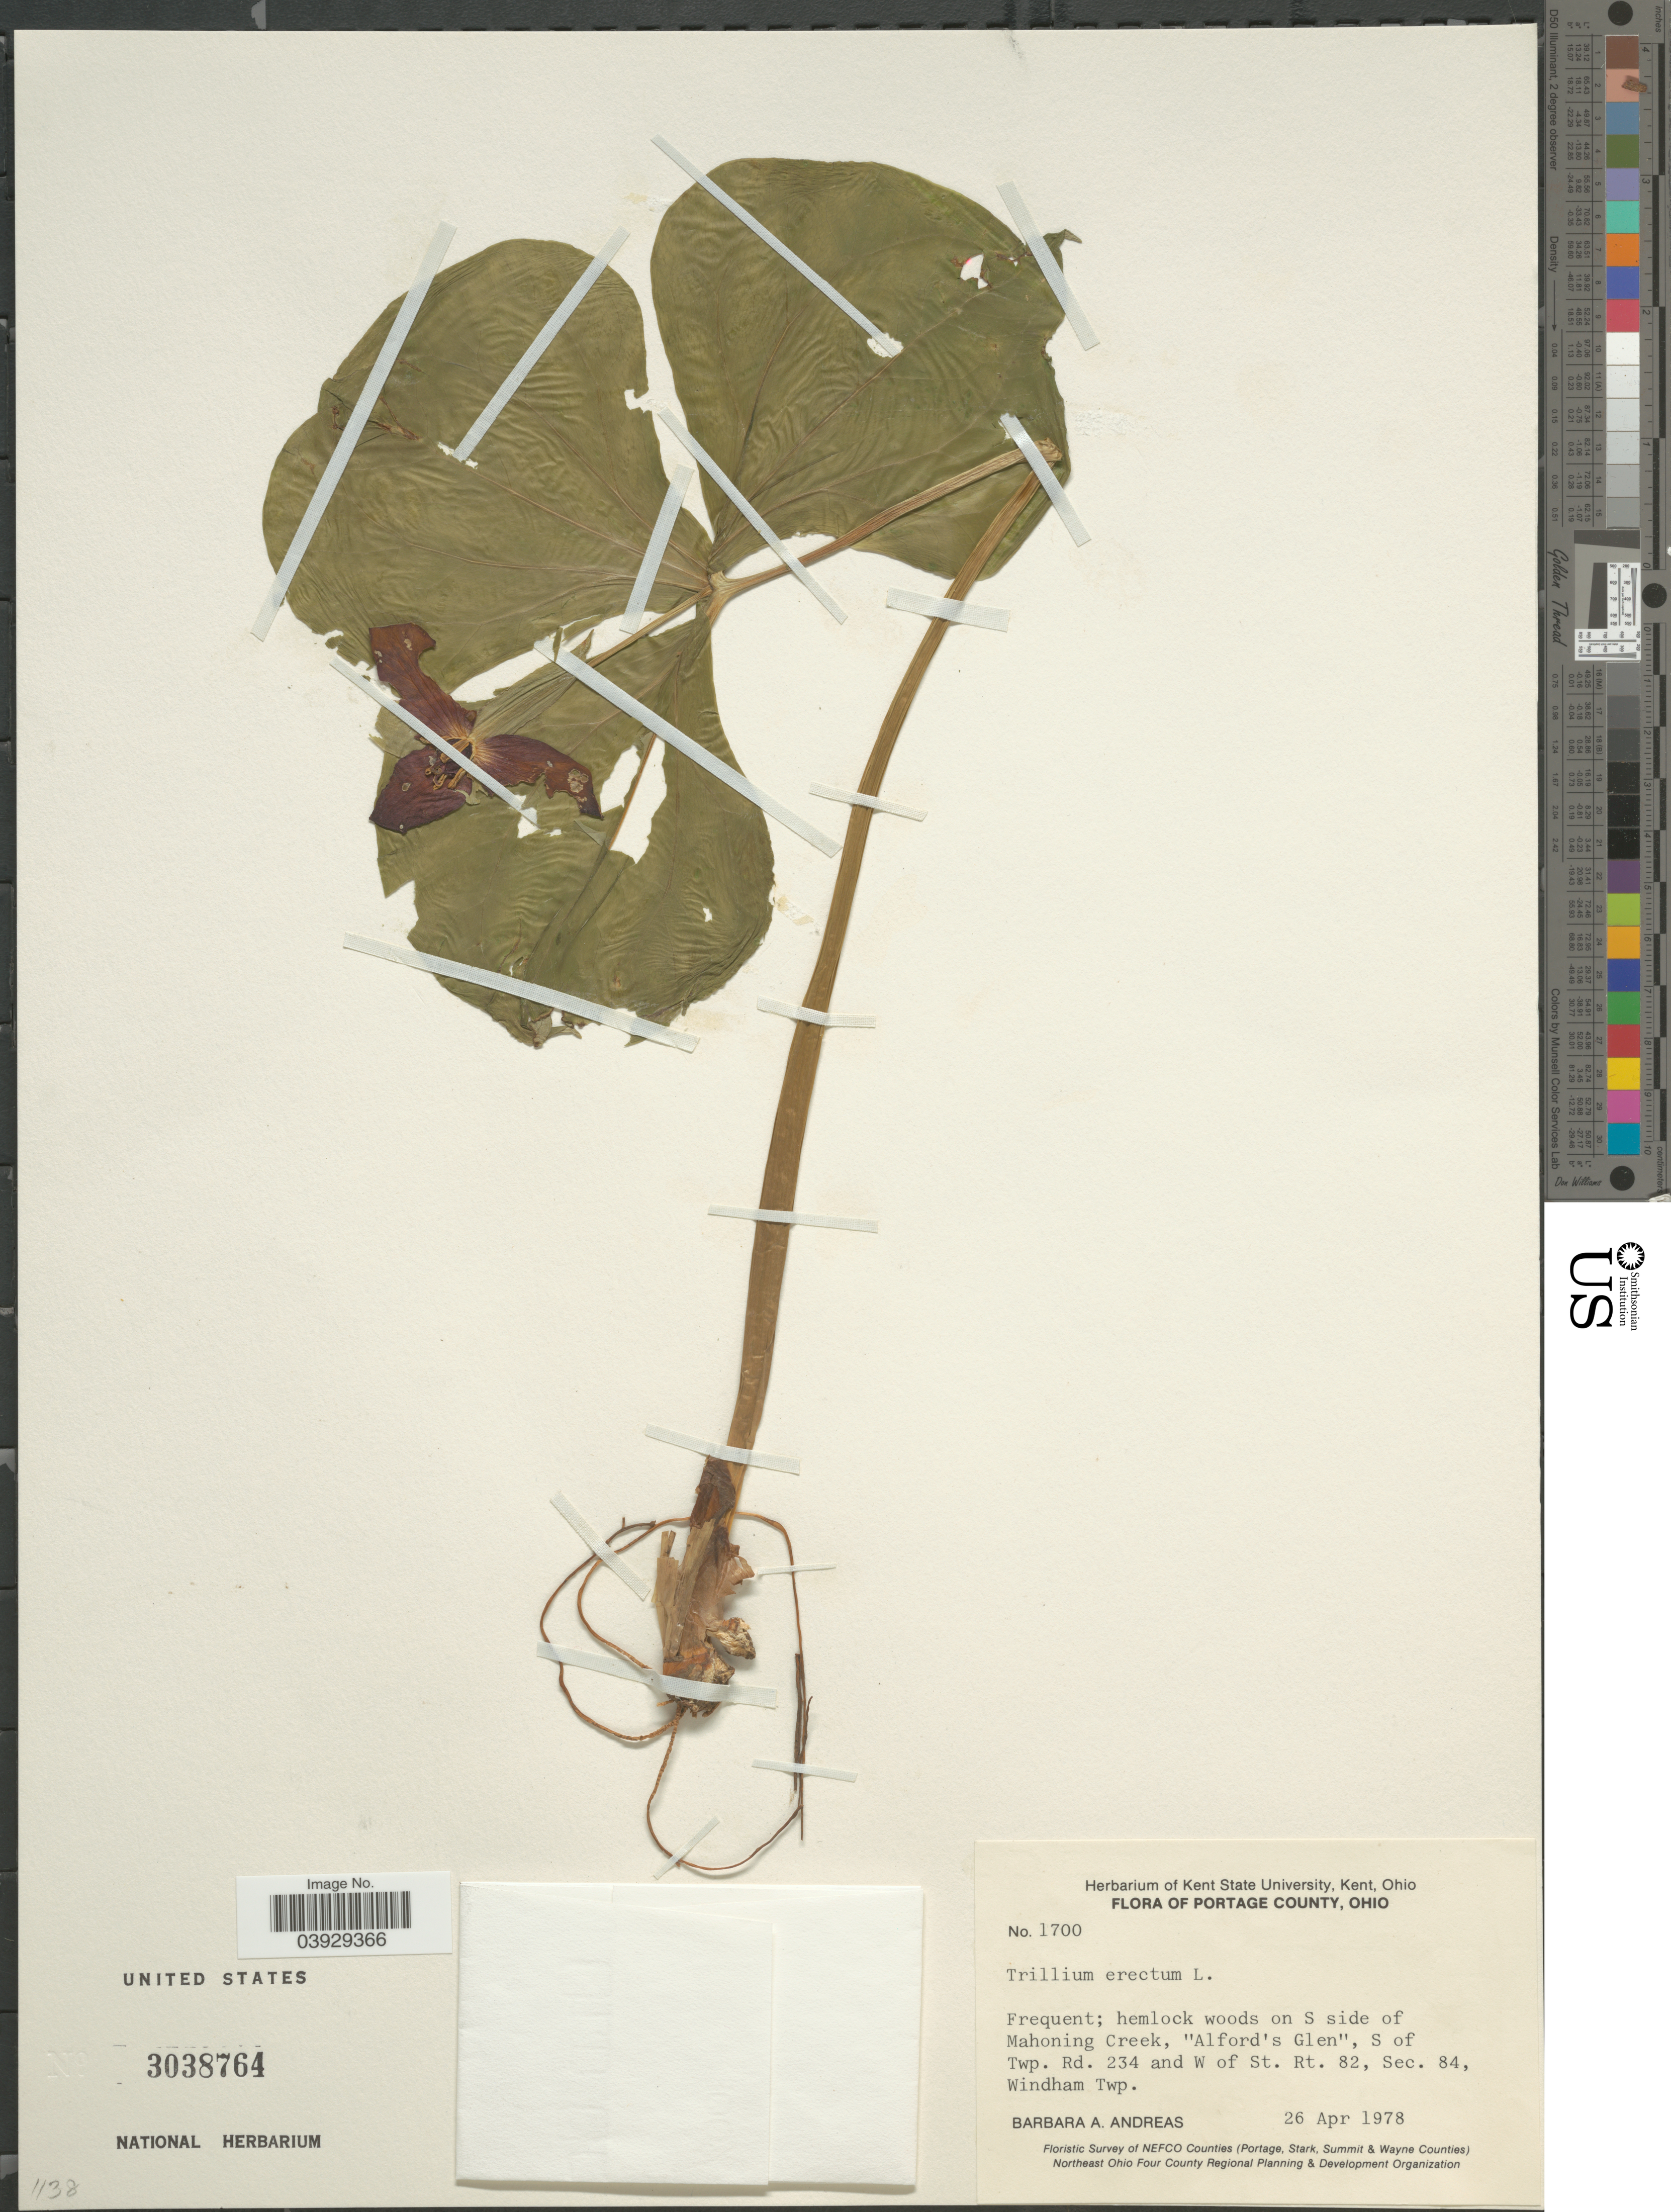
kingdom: Plantae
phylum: Tracheophyta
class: Liliopsida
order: Liliales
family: Melanthiaceae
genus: Trillium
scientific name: Trillium erectum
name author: L.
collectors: B. A. Andreas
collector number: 1700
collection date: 1978-04-26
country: United States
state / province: Ohio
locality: Portage County. Hemlock woods on S side of Mahoning Creek, 'Alford's Glen', S of Twp. Rd. 234 and W of St. Rt. 82, Sec. 84, Windham Twp.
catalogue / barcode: US 3038764